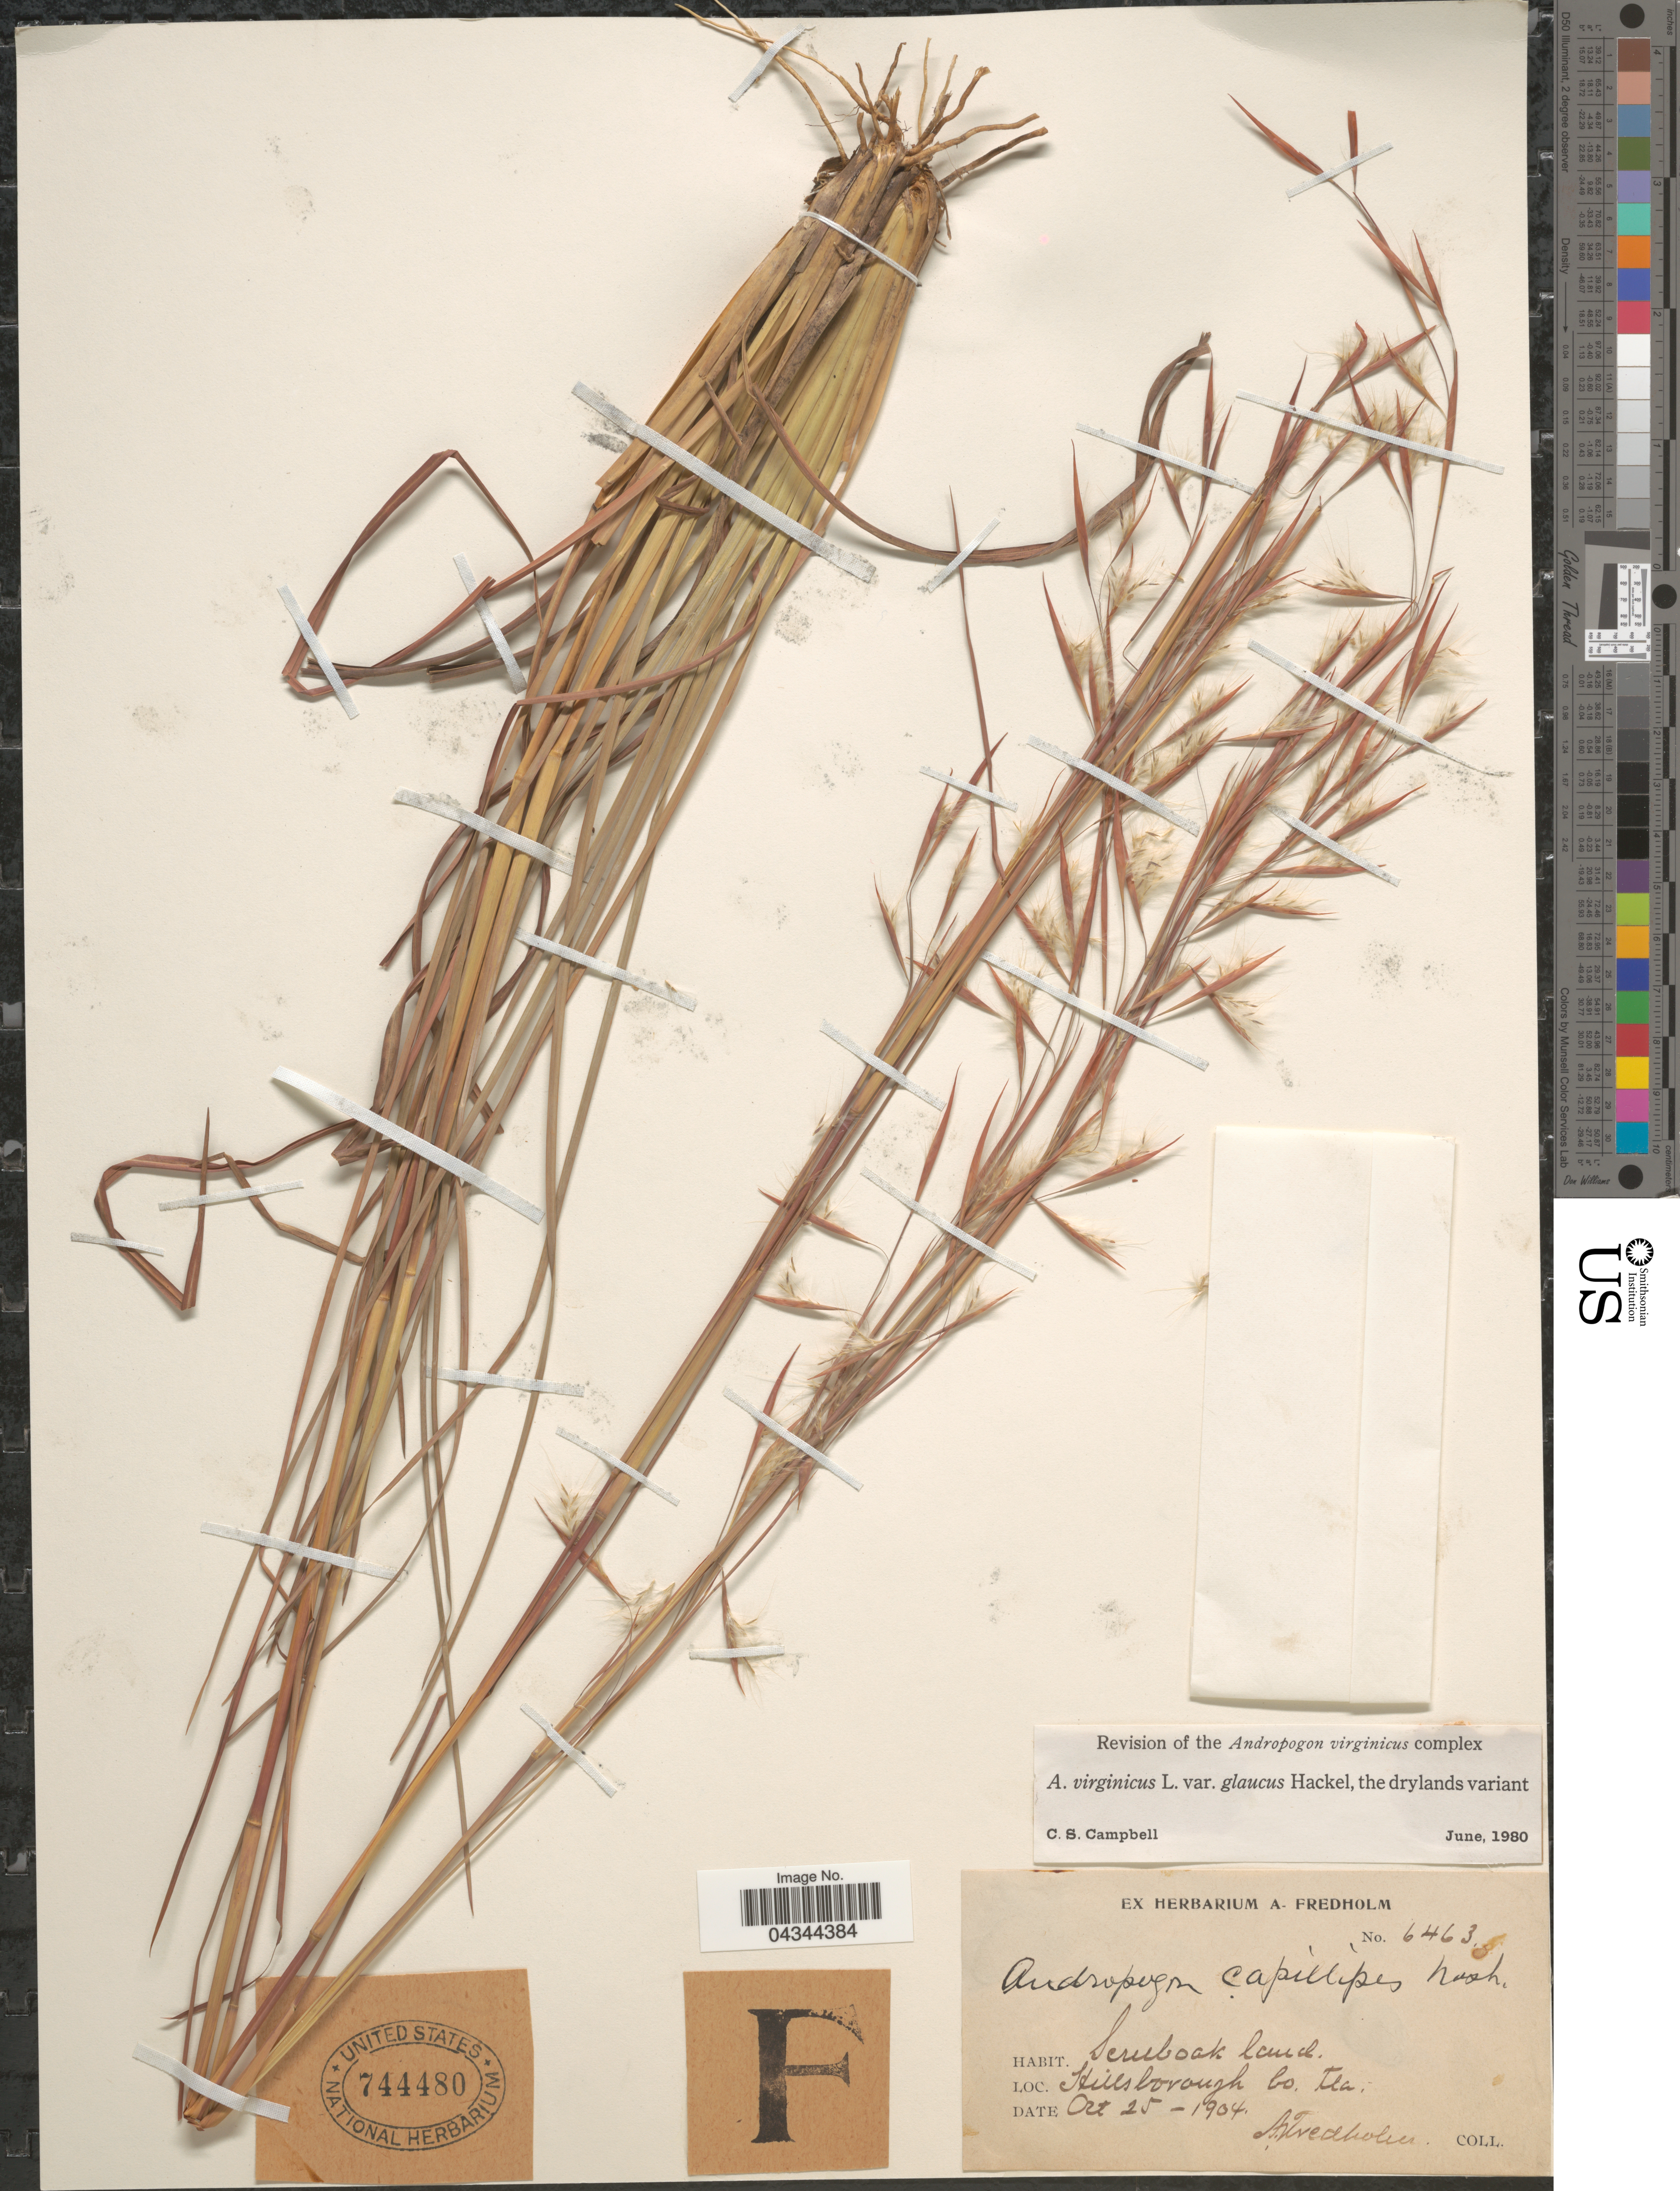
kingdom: Plantae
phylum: Tracheophyta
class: Liliopsida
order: Poales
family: Poaceae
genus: Andropogon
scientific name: Andropogon virginicus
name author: L.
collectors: A. Fredholm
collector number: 6463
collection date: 1904-10-25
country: United States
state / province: Florida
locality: Hillsborough Co.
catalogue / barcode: US 744480